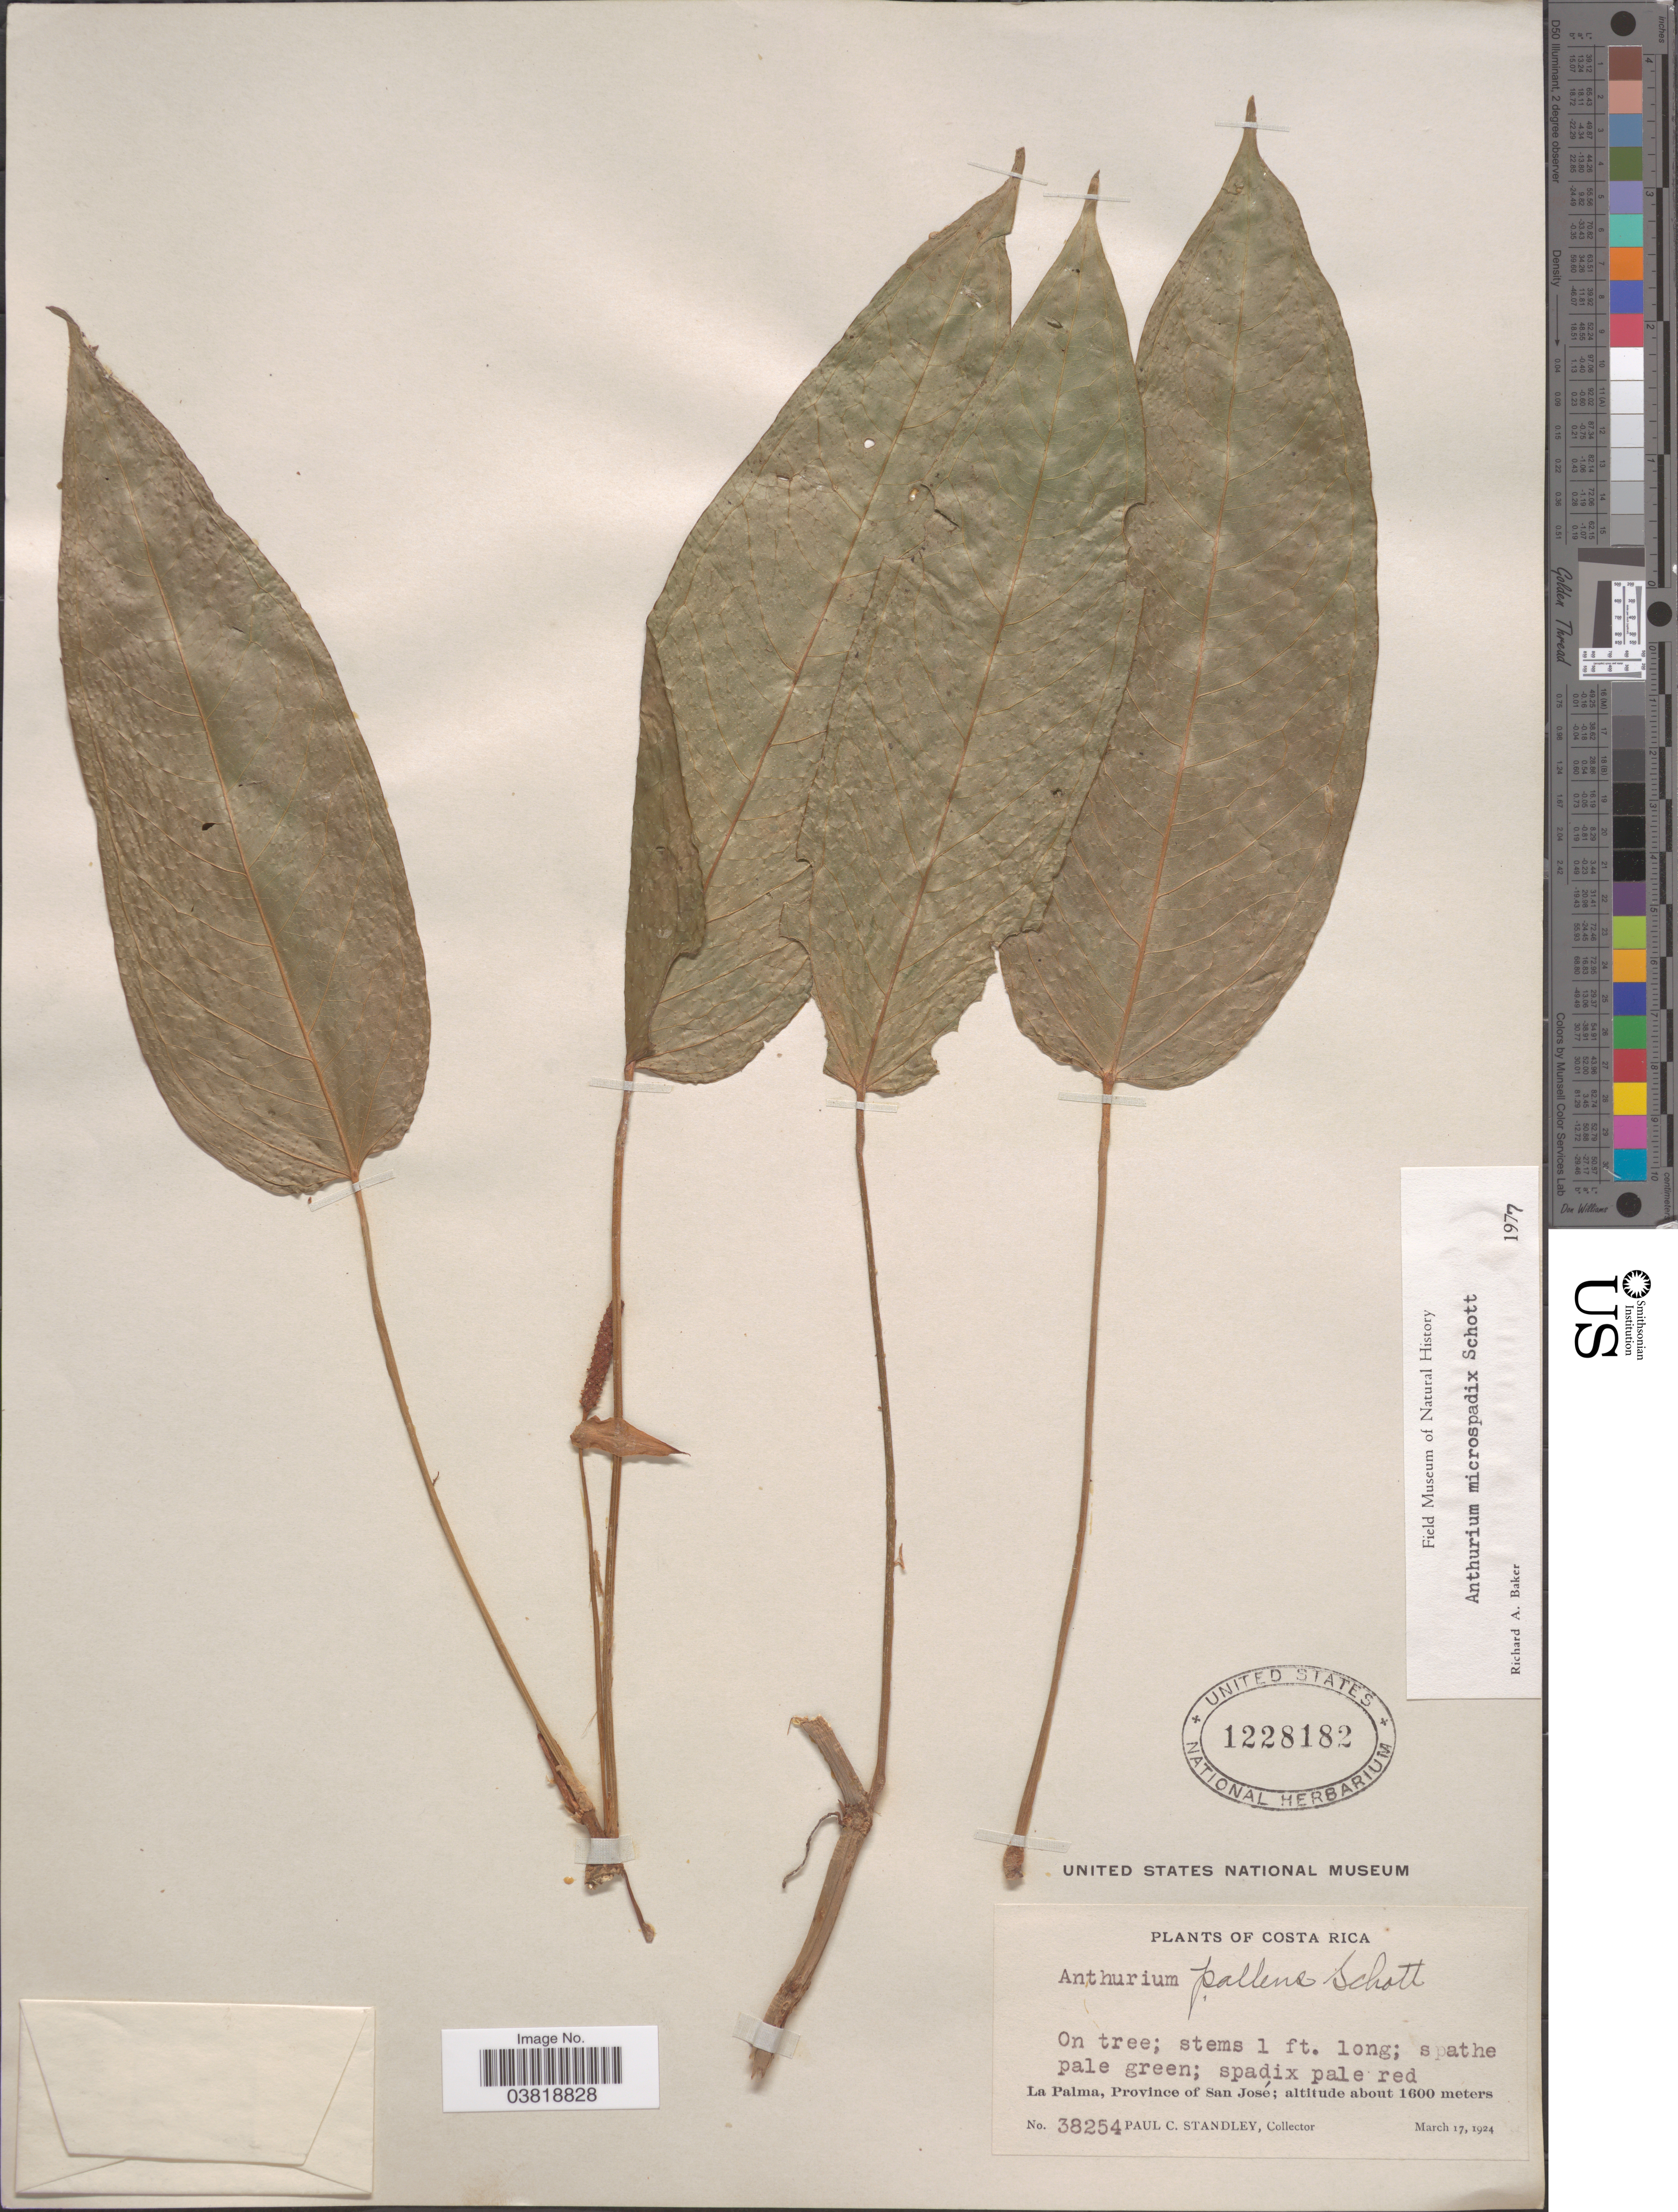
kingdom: Plantae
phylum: Tracheophyta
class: Liliopsida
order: Alismatales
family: Araceae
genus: Anthurium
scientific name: Anthurium microspadix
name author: Schott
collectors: P. C. Standley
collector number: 38254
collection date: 1924-03-17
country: Costa Rica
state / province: San José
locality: La Palma.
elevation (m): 1600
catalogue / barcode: US 1228182